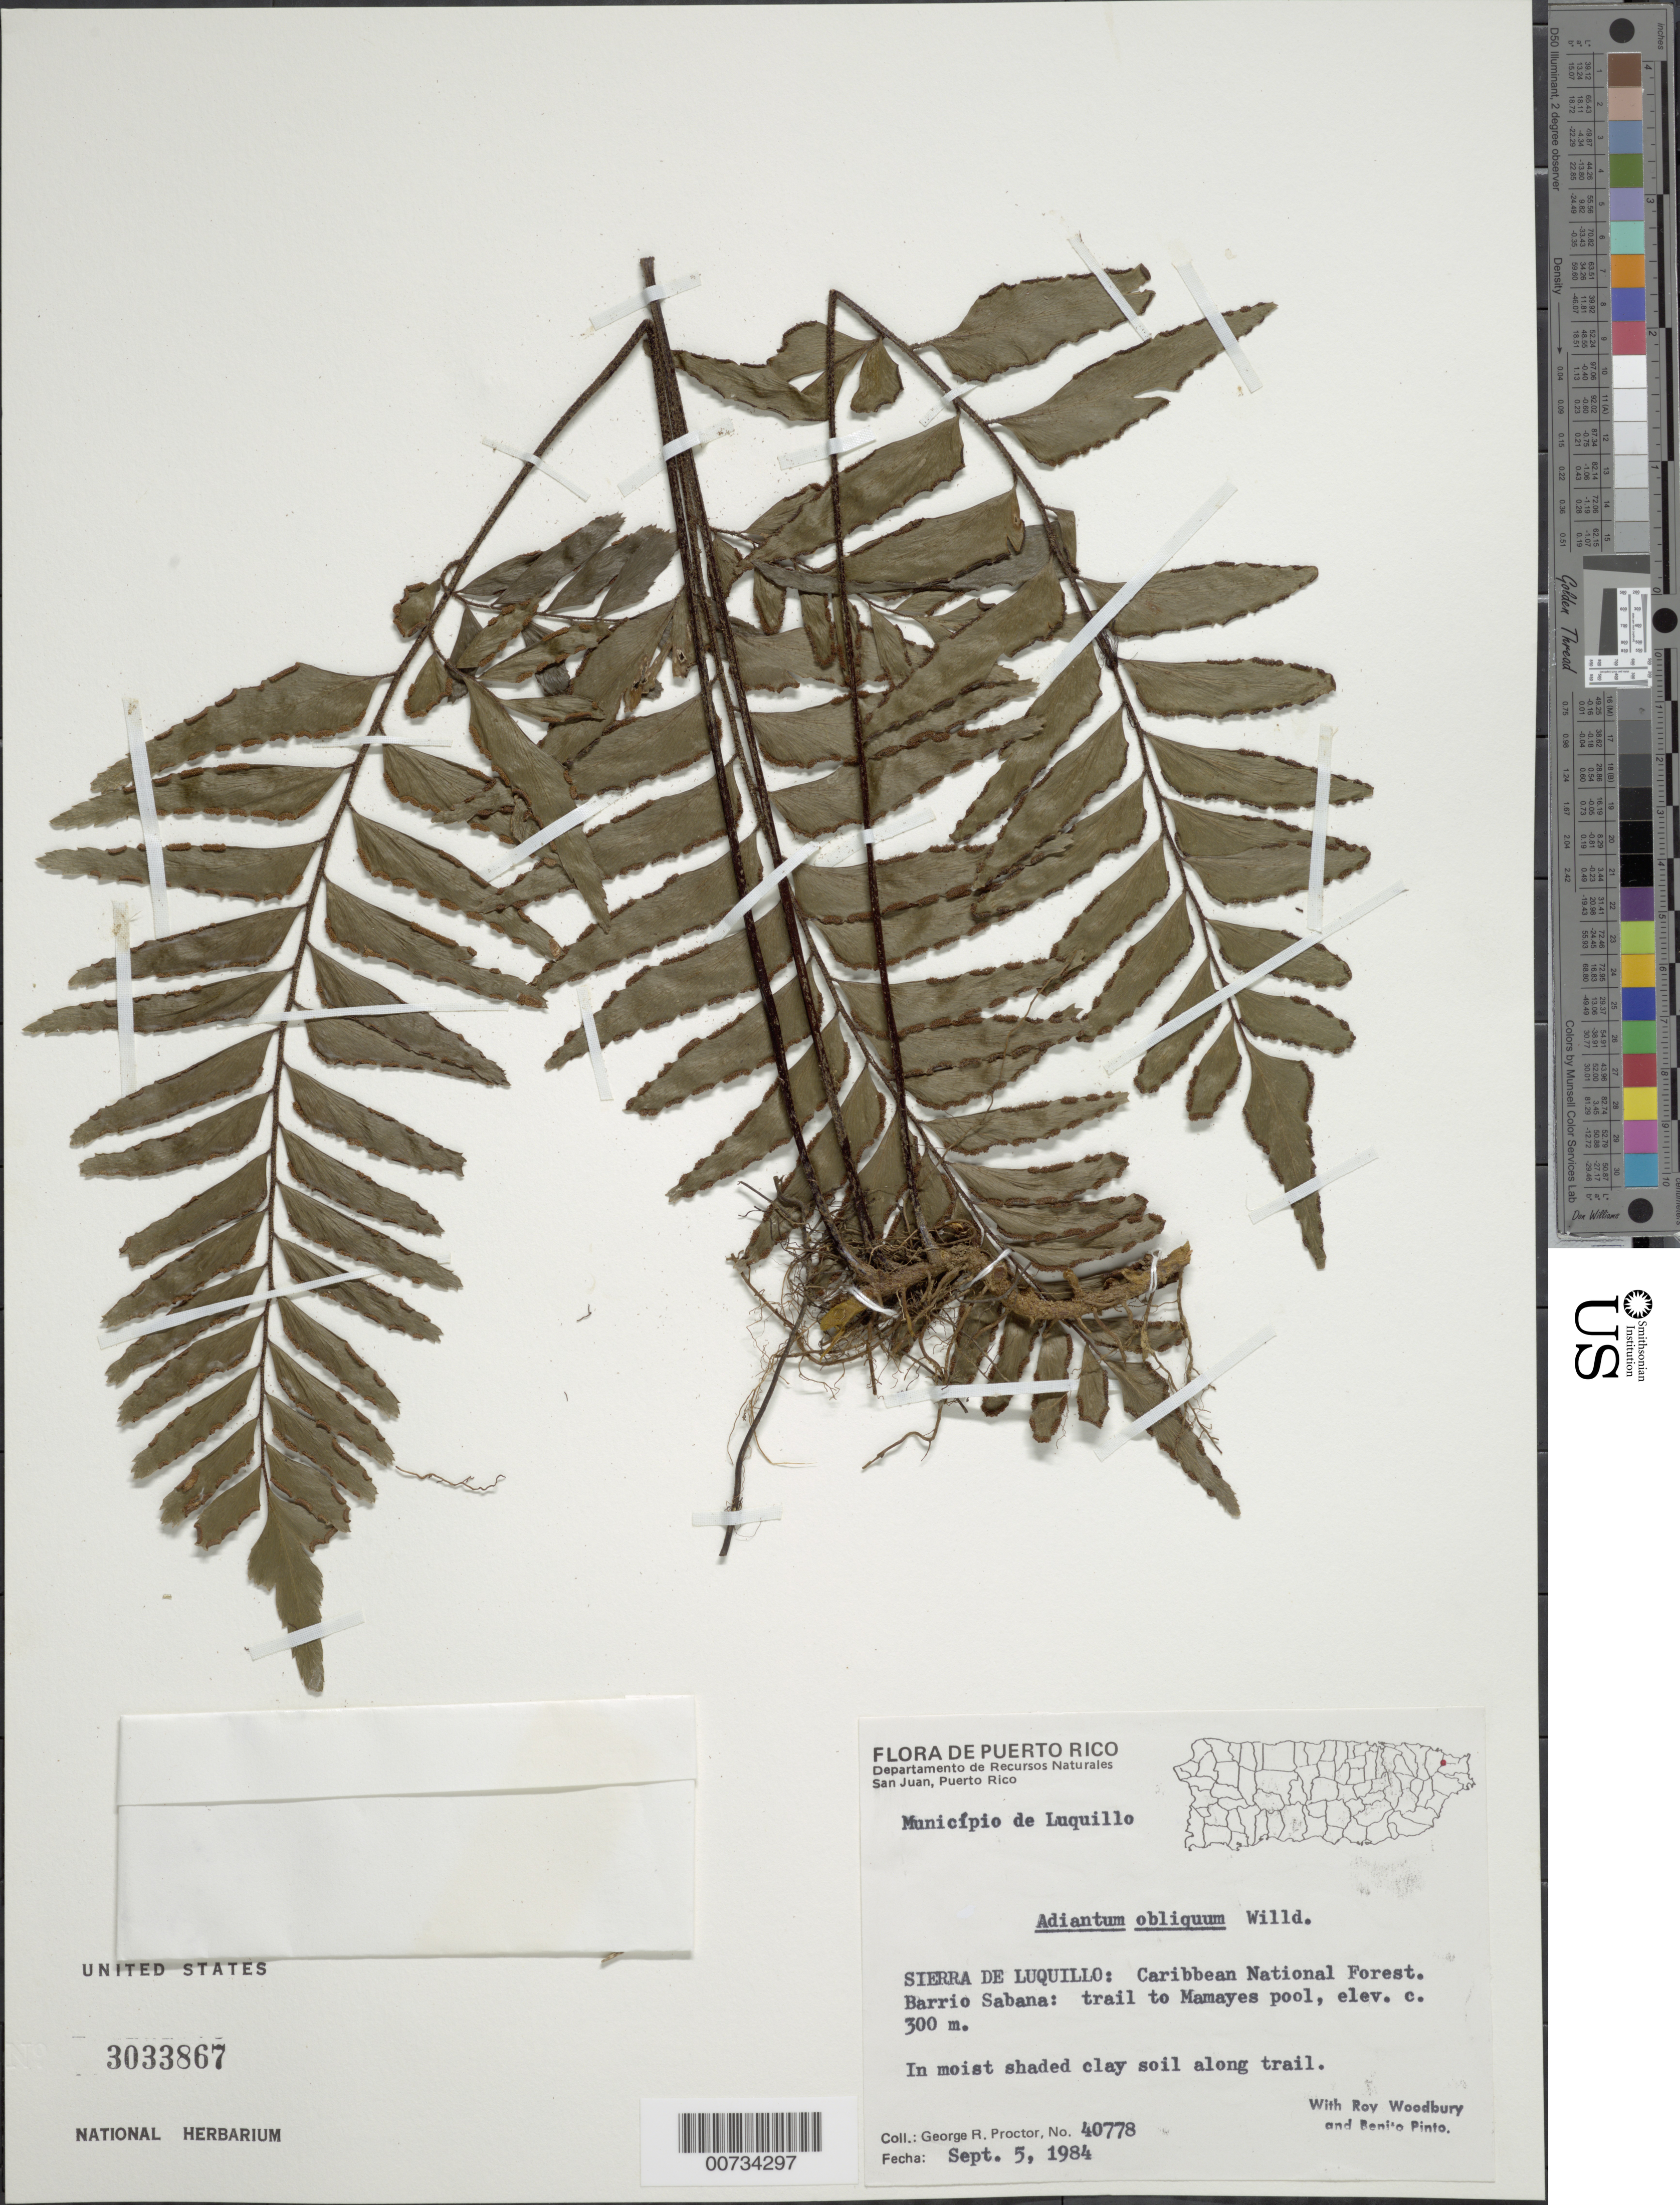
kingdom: Plantae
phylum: Tracheophyta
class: Polypodiopsida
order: Polypodiales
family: Pteridaceae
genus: Adiantum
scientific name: Adiantum obliquum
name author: Willd.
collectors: G. R. Proctor, R. O. Woodbury & B. Pinto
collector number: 40778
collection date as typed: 05 Sep 1984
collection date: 1984-09-05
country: Puerto Rico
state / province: Luquillo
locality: Mun. Luquillo, Sierra de Luquillo: Carib. Natl. Forest, Barrio Sabana: trail to Mamayes pool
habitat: In moist shaded clay soil along trail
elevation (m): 300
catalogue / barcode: US 3033867